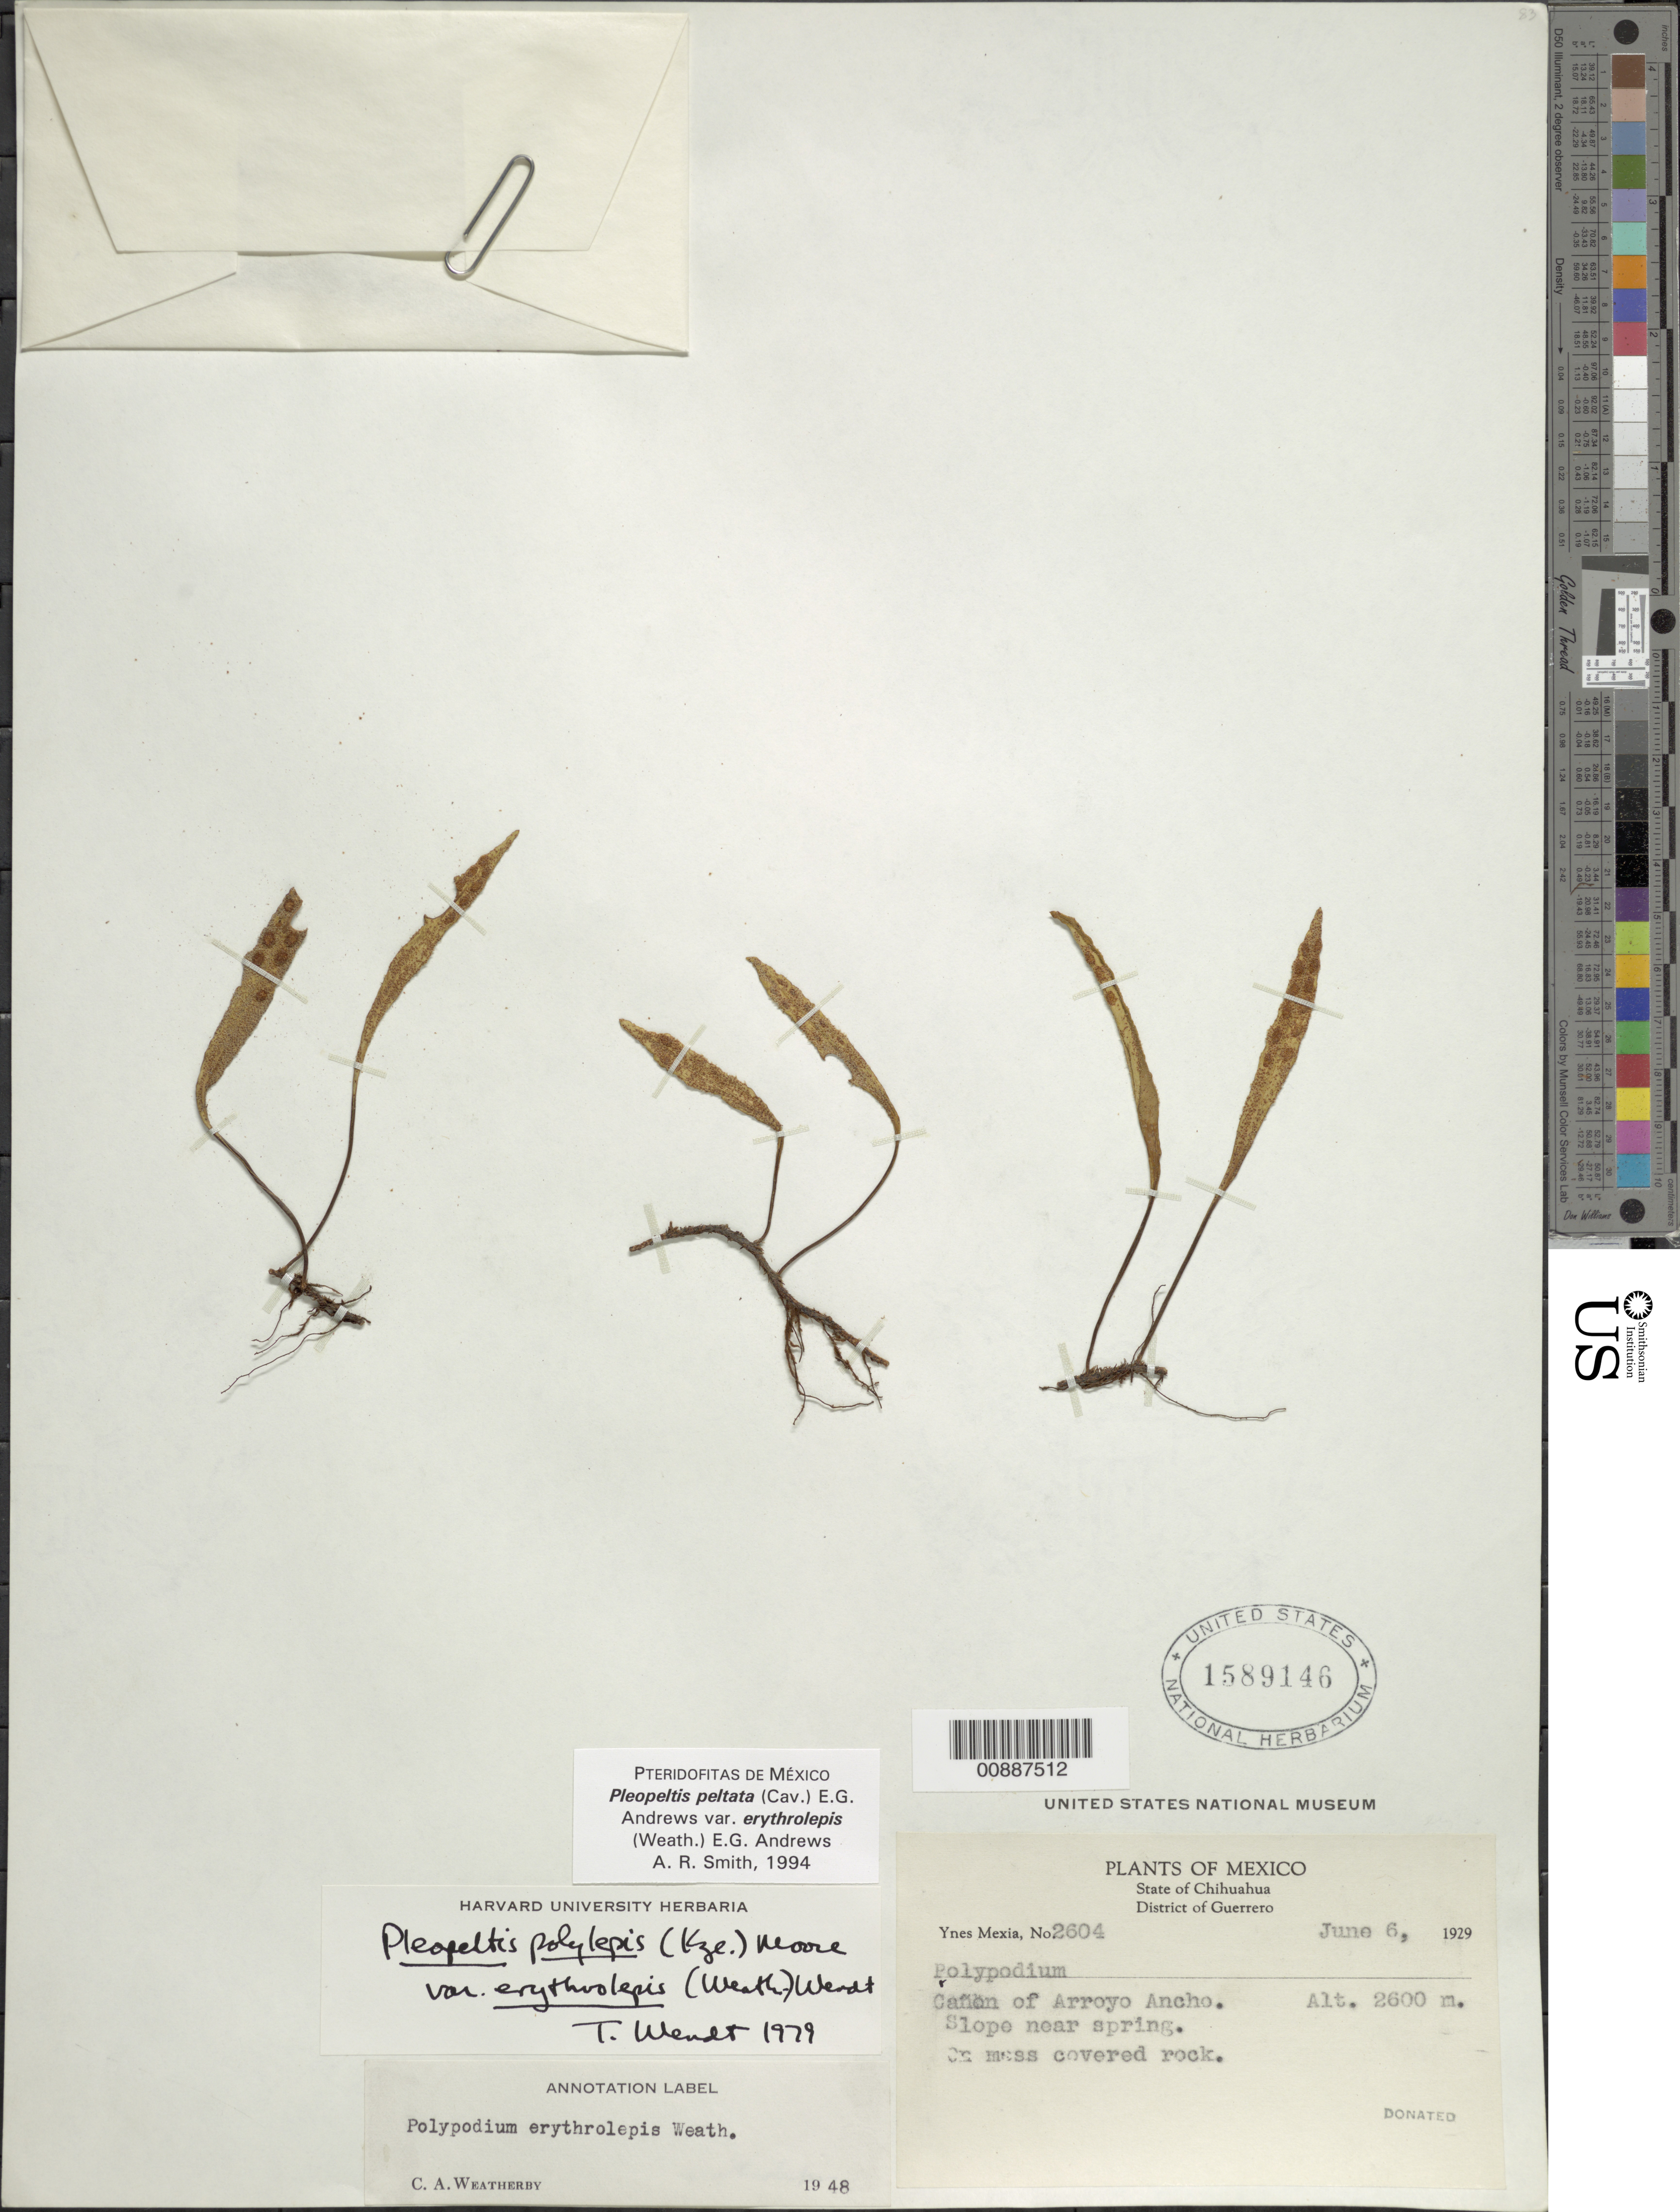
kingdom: Plantae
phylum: Tracheophyta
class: Polypodiopsida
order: Polypodiales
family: Polypodiaceae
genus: Pleopeltis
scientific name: Pleopeltis peltata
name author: Scort.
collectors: Y. Mexia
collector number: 2604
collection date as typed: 06 Jun 1929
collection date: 1929-06-06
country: Mexico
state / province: Chihuahua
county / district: Guerrero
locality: Cañon of Arroyo Ancho.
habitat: Slope near spring. On moss covered rock.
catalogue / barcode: US 1589146